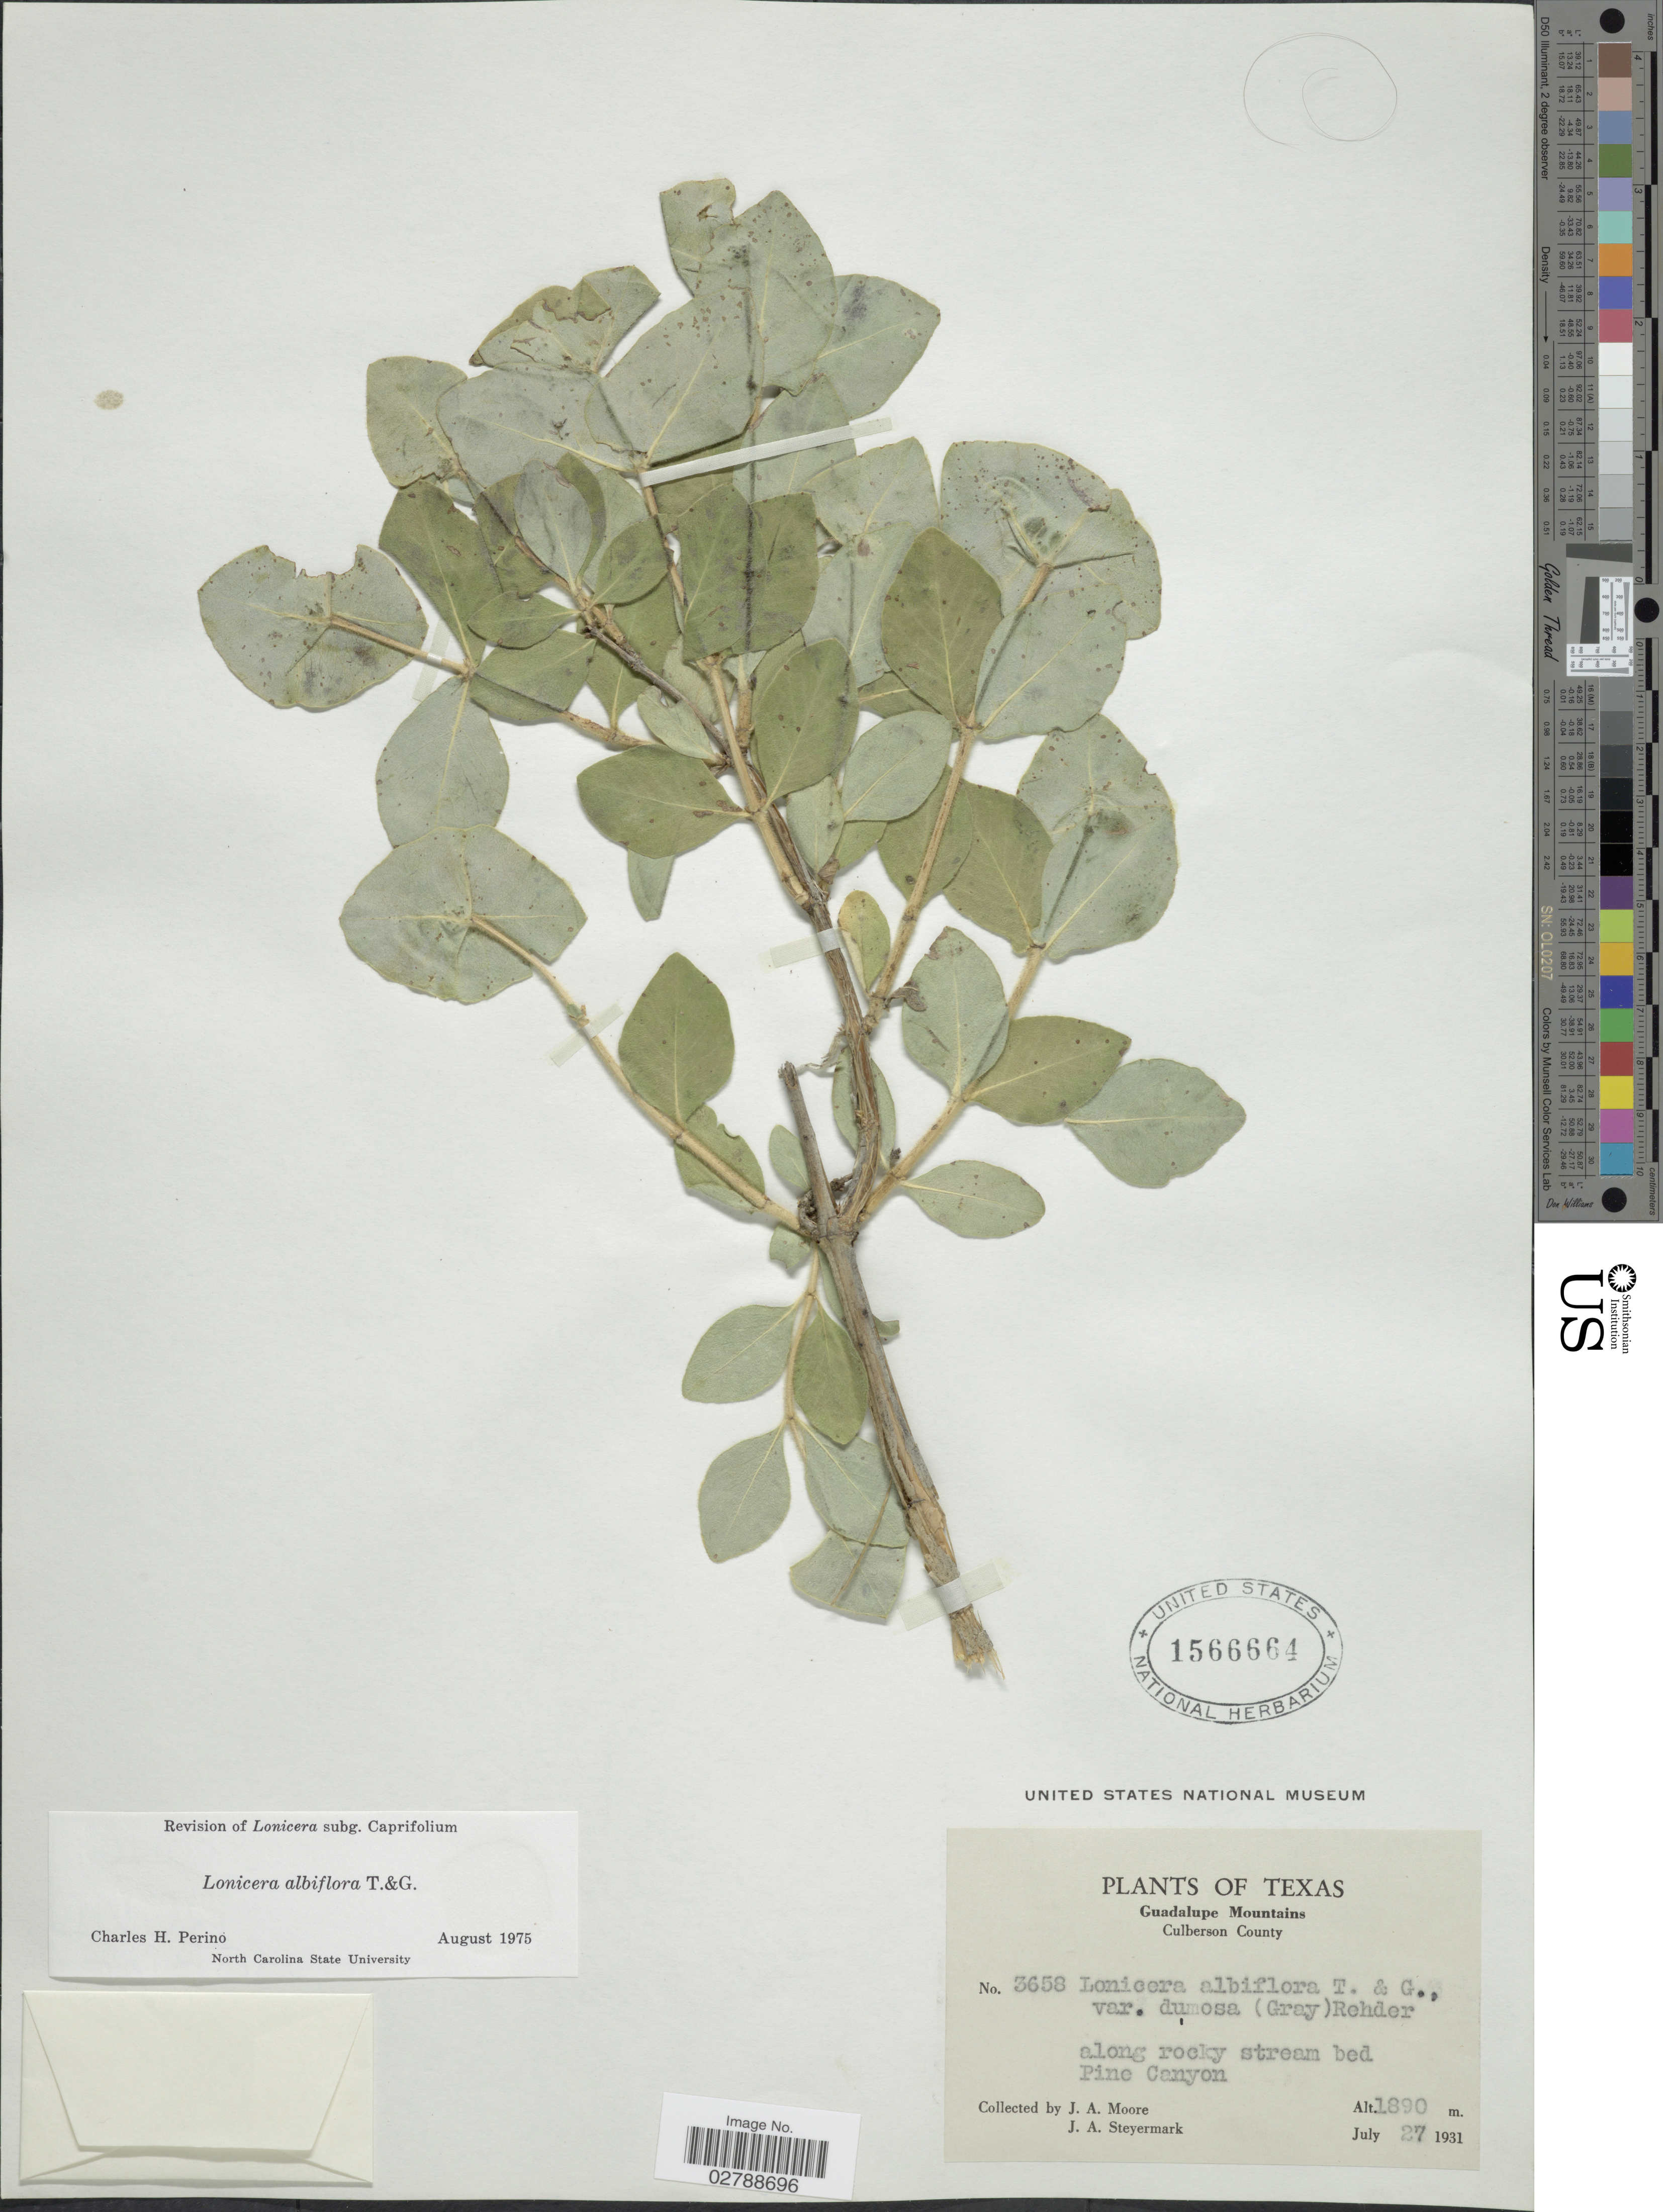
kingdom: Plantae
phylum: Tracheophyta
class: Magnoliopsida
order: Dipsacales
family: Caprifoliaceae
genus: Lonicera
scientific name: Lonicera albiflora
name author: Torr. & A. Gray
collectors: J. A. Moore & J. Steyermark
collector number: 3658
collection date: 1931-07-27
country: United States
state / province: Texas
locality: Guadalupe Mountains. Culberson County. along rocky stream bed Pine Canyon.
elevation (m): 1890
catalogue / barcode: US 1566664